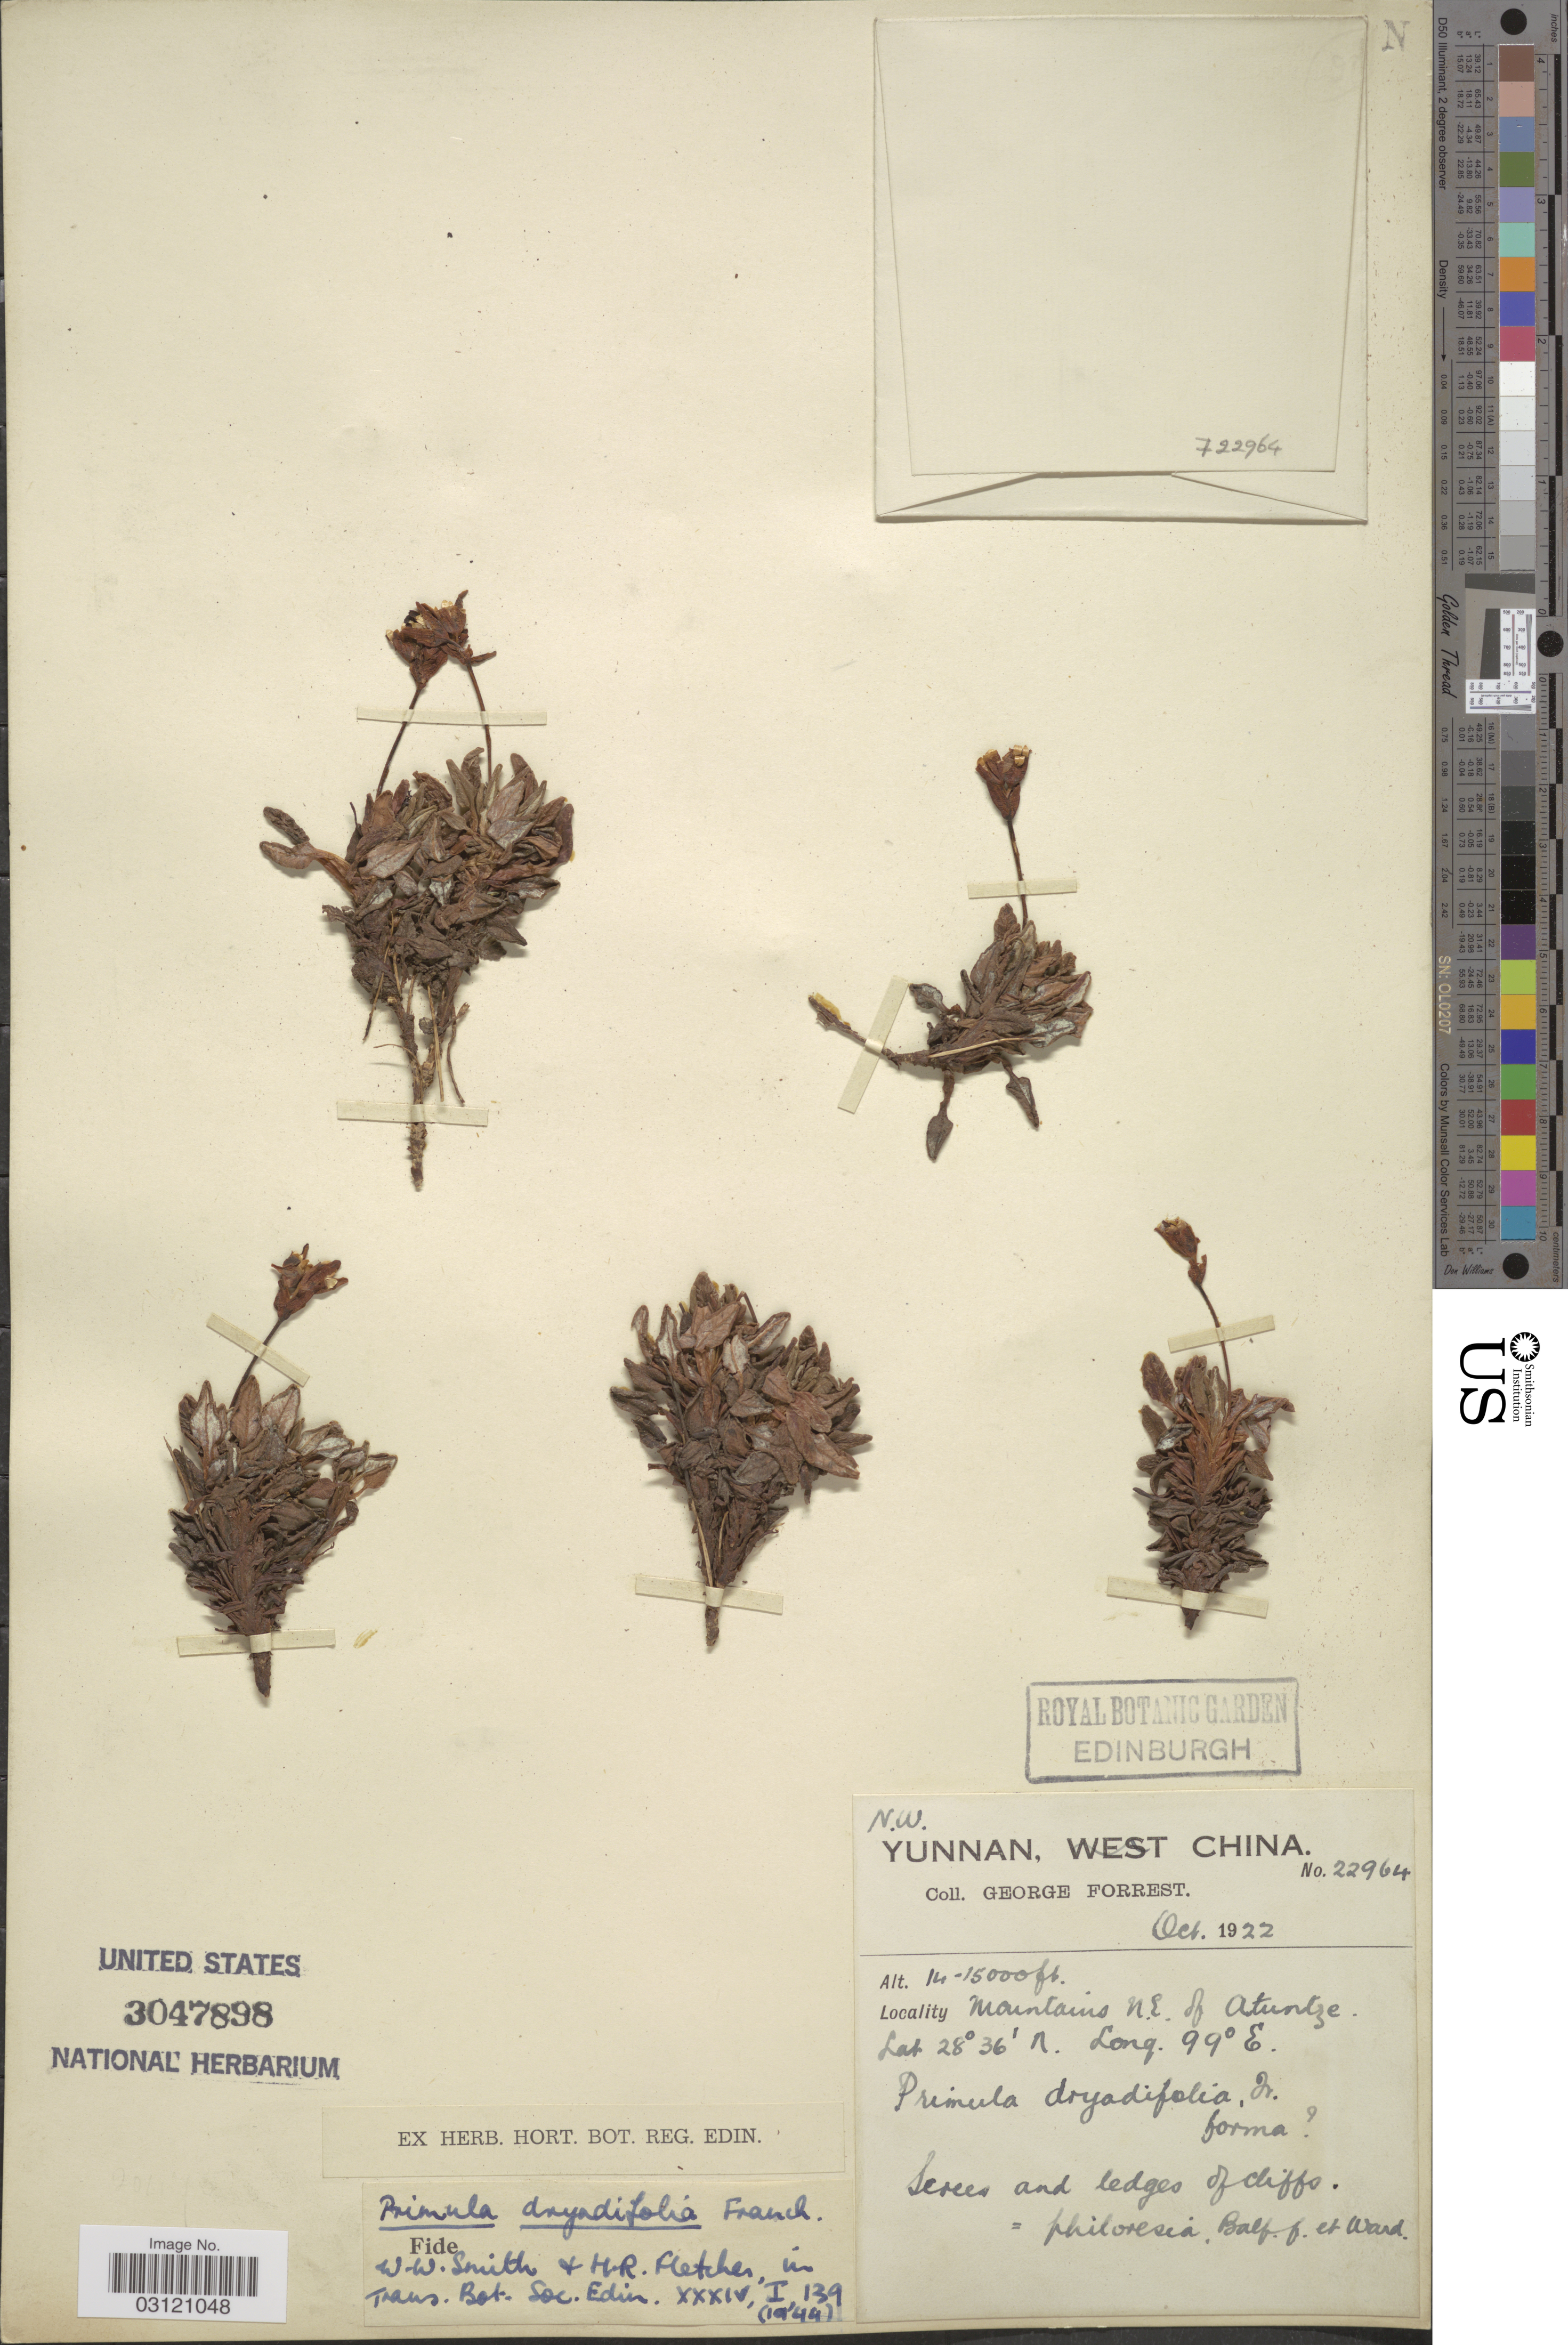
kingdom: Plantae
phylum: Tracheophyta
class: Magnoliopsida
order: Ericales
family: Primulaceae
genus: Primula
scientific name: Primula dryadifolia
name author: Franch.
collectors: G. Forrest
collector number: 22964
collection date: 1922-10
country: China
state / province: Yunnan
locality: N. W. Yunnan. Mountains N.E. of Atuntze.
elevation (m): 4267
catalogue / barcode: US 3047898